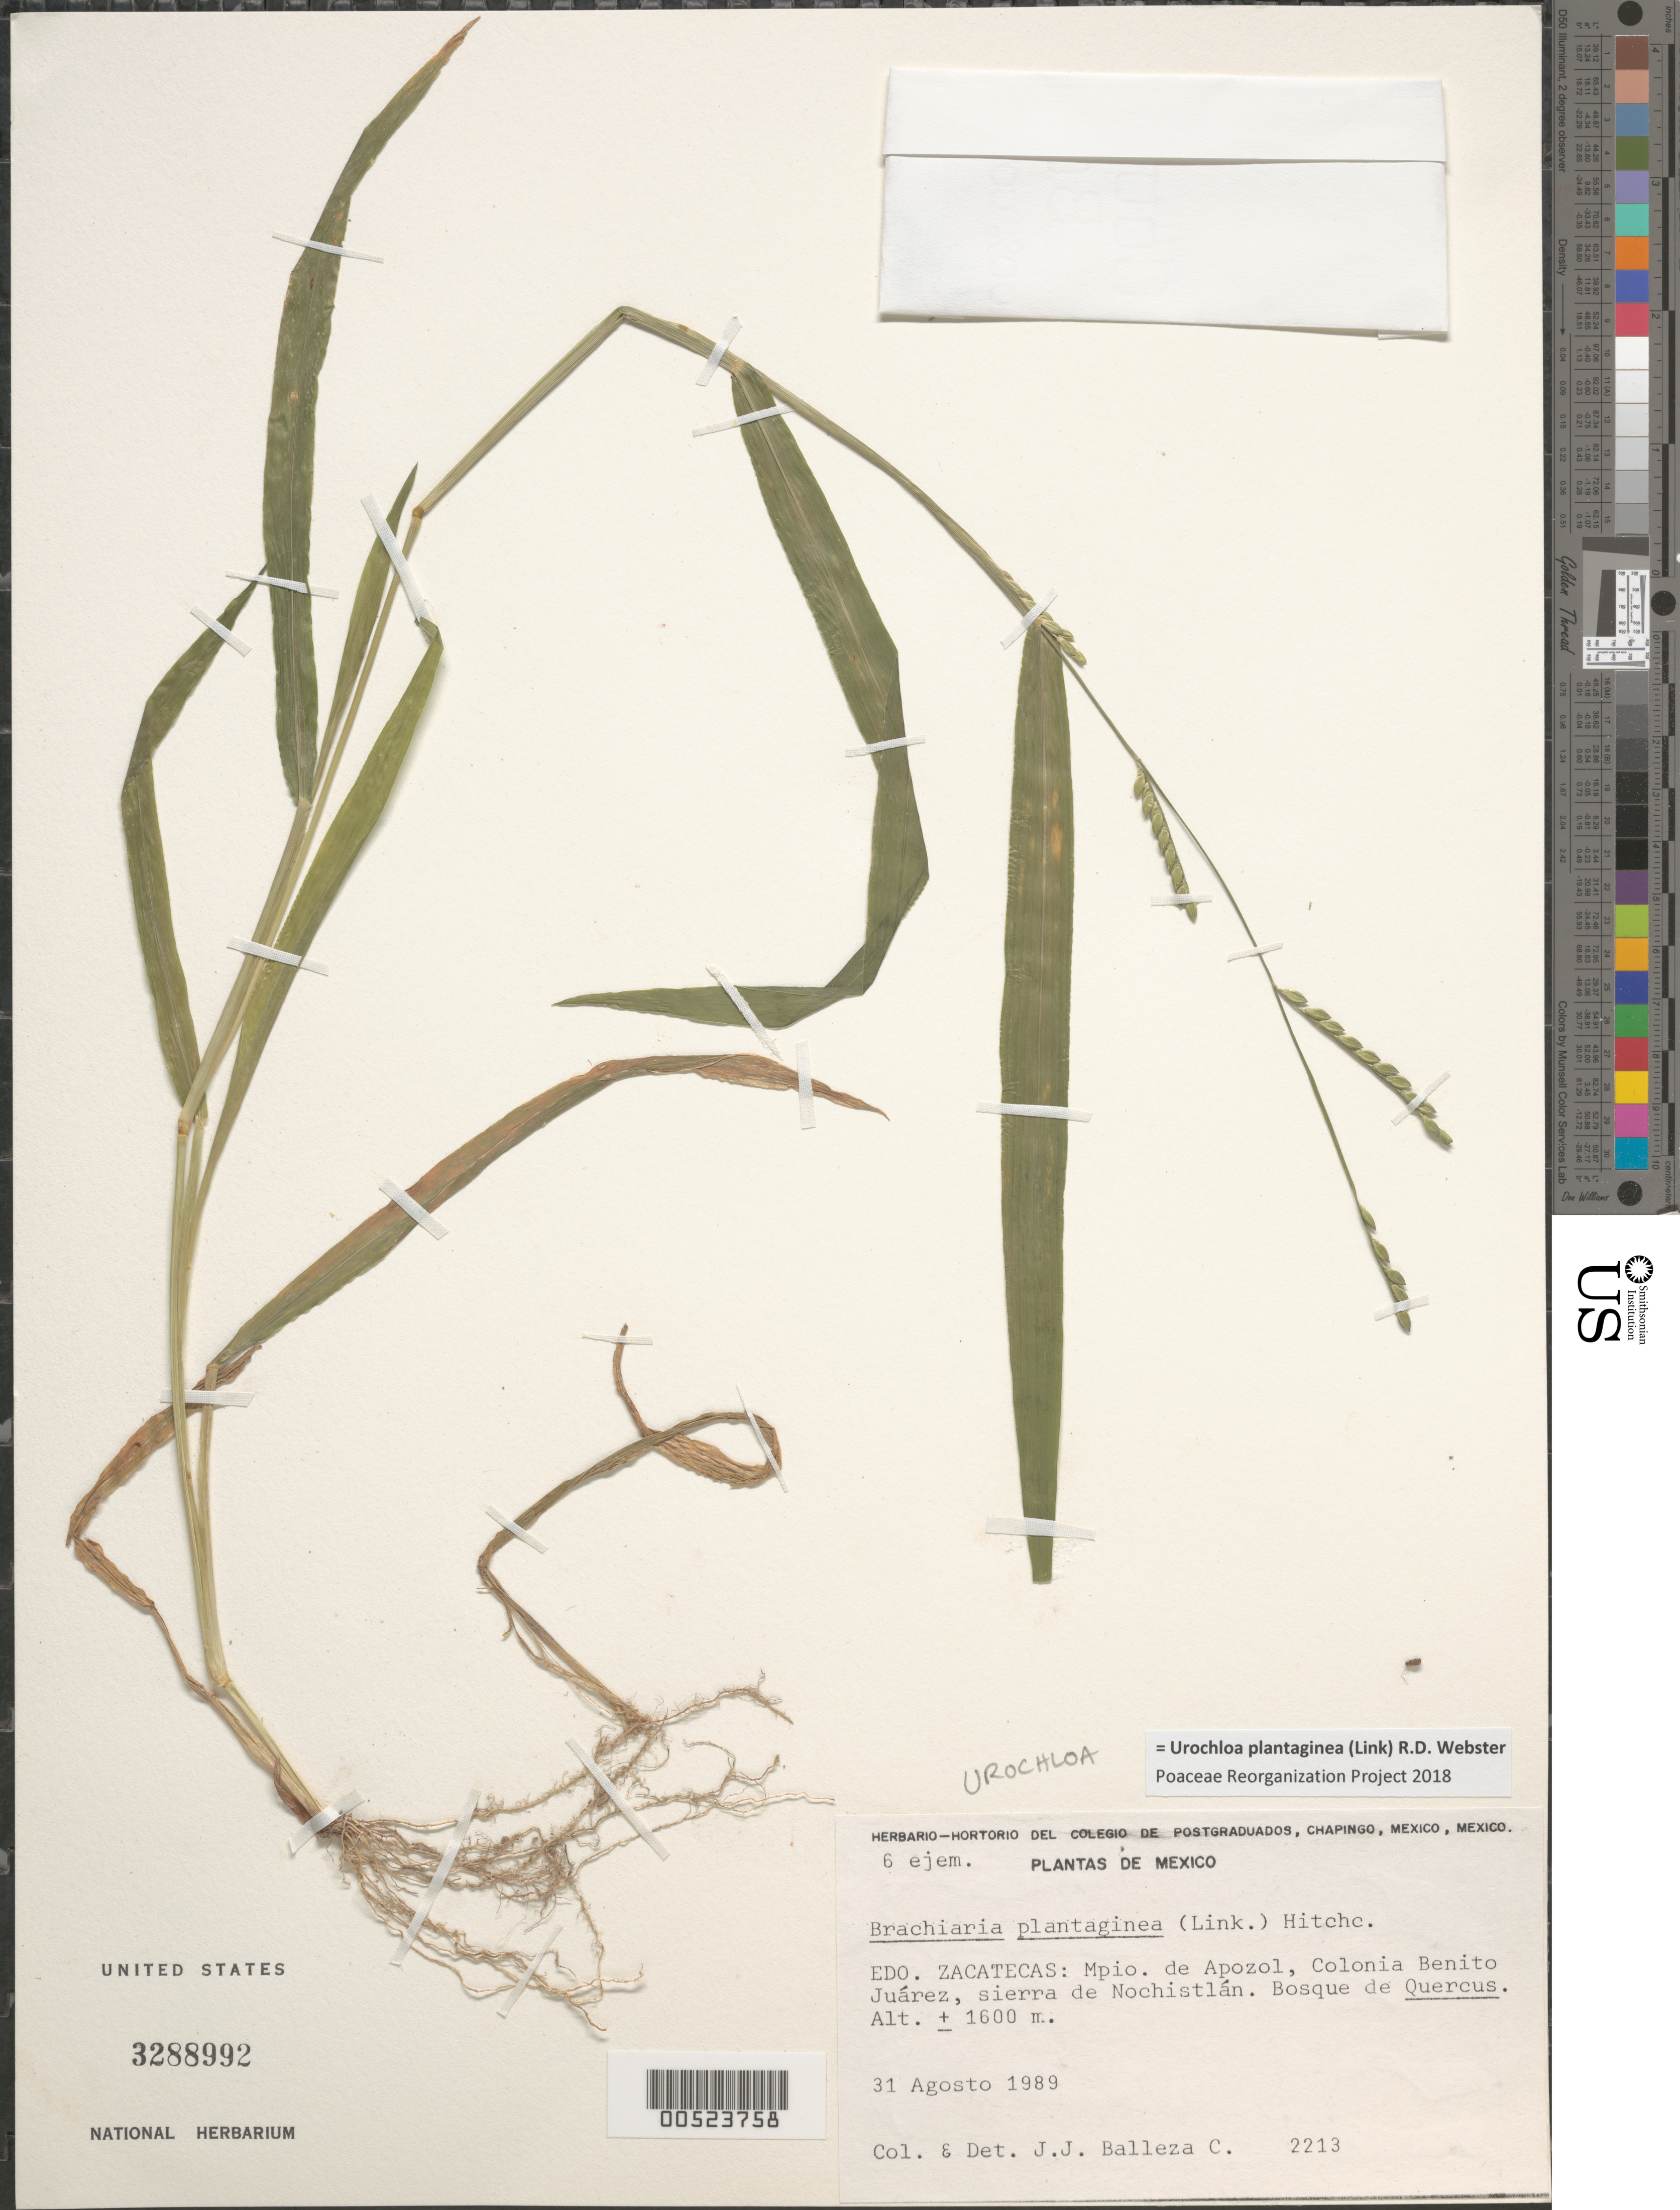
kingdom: Plantae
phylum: Tracheophyta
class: Liliopsida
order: Poales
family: Poaceae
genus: Brachiaria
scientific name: Brachiaria plantaginea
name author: (Link) Hitchc.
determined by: Balleza C., J. J.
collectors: J. J. Balleza C.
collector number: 2213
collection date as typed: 31 Aug 1989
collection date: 1989-08-31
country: Mexico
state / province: Zacatecas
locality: Mpio. de Apozol, Colonia Benito Juarez, Sierra de Nochistl n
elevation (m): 1600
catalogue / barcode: US 3288992